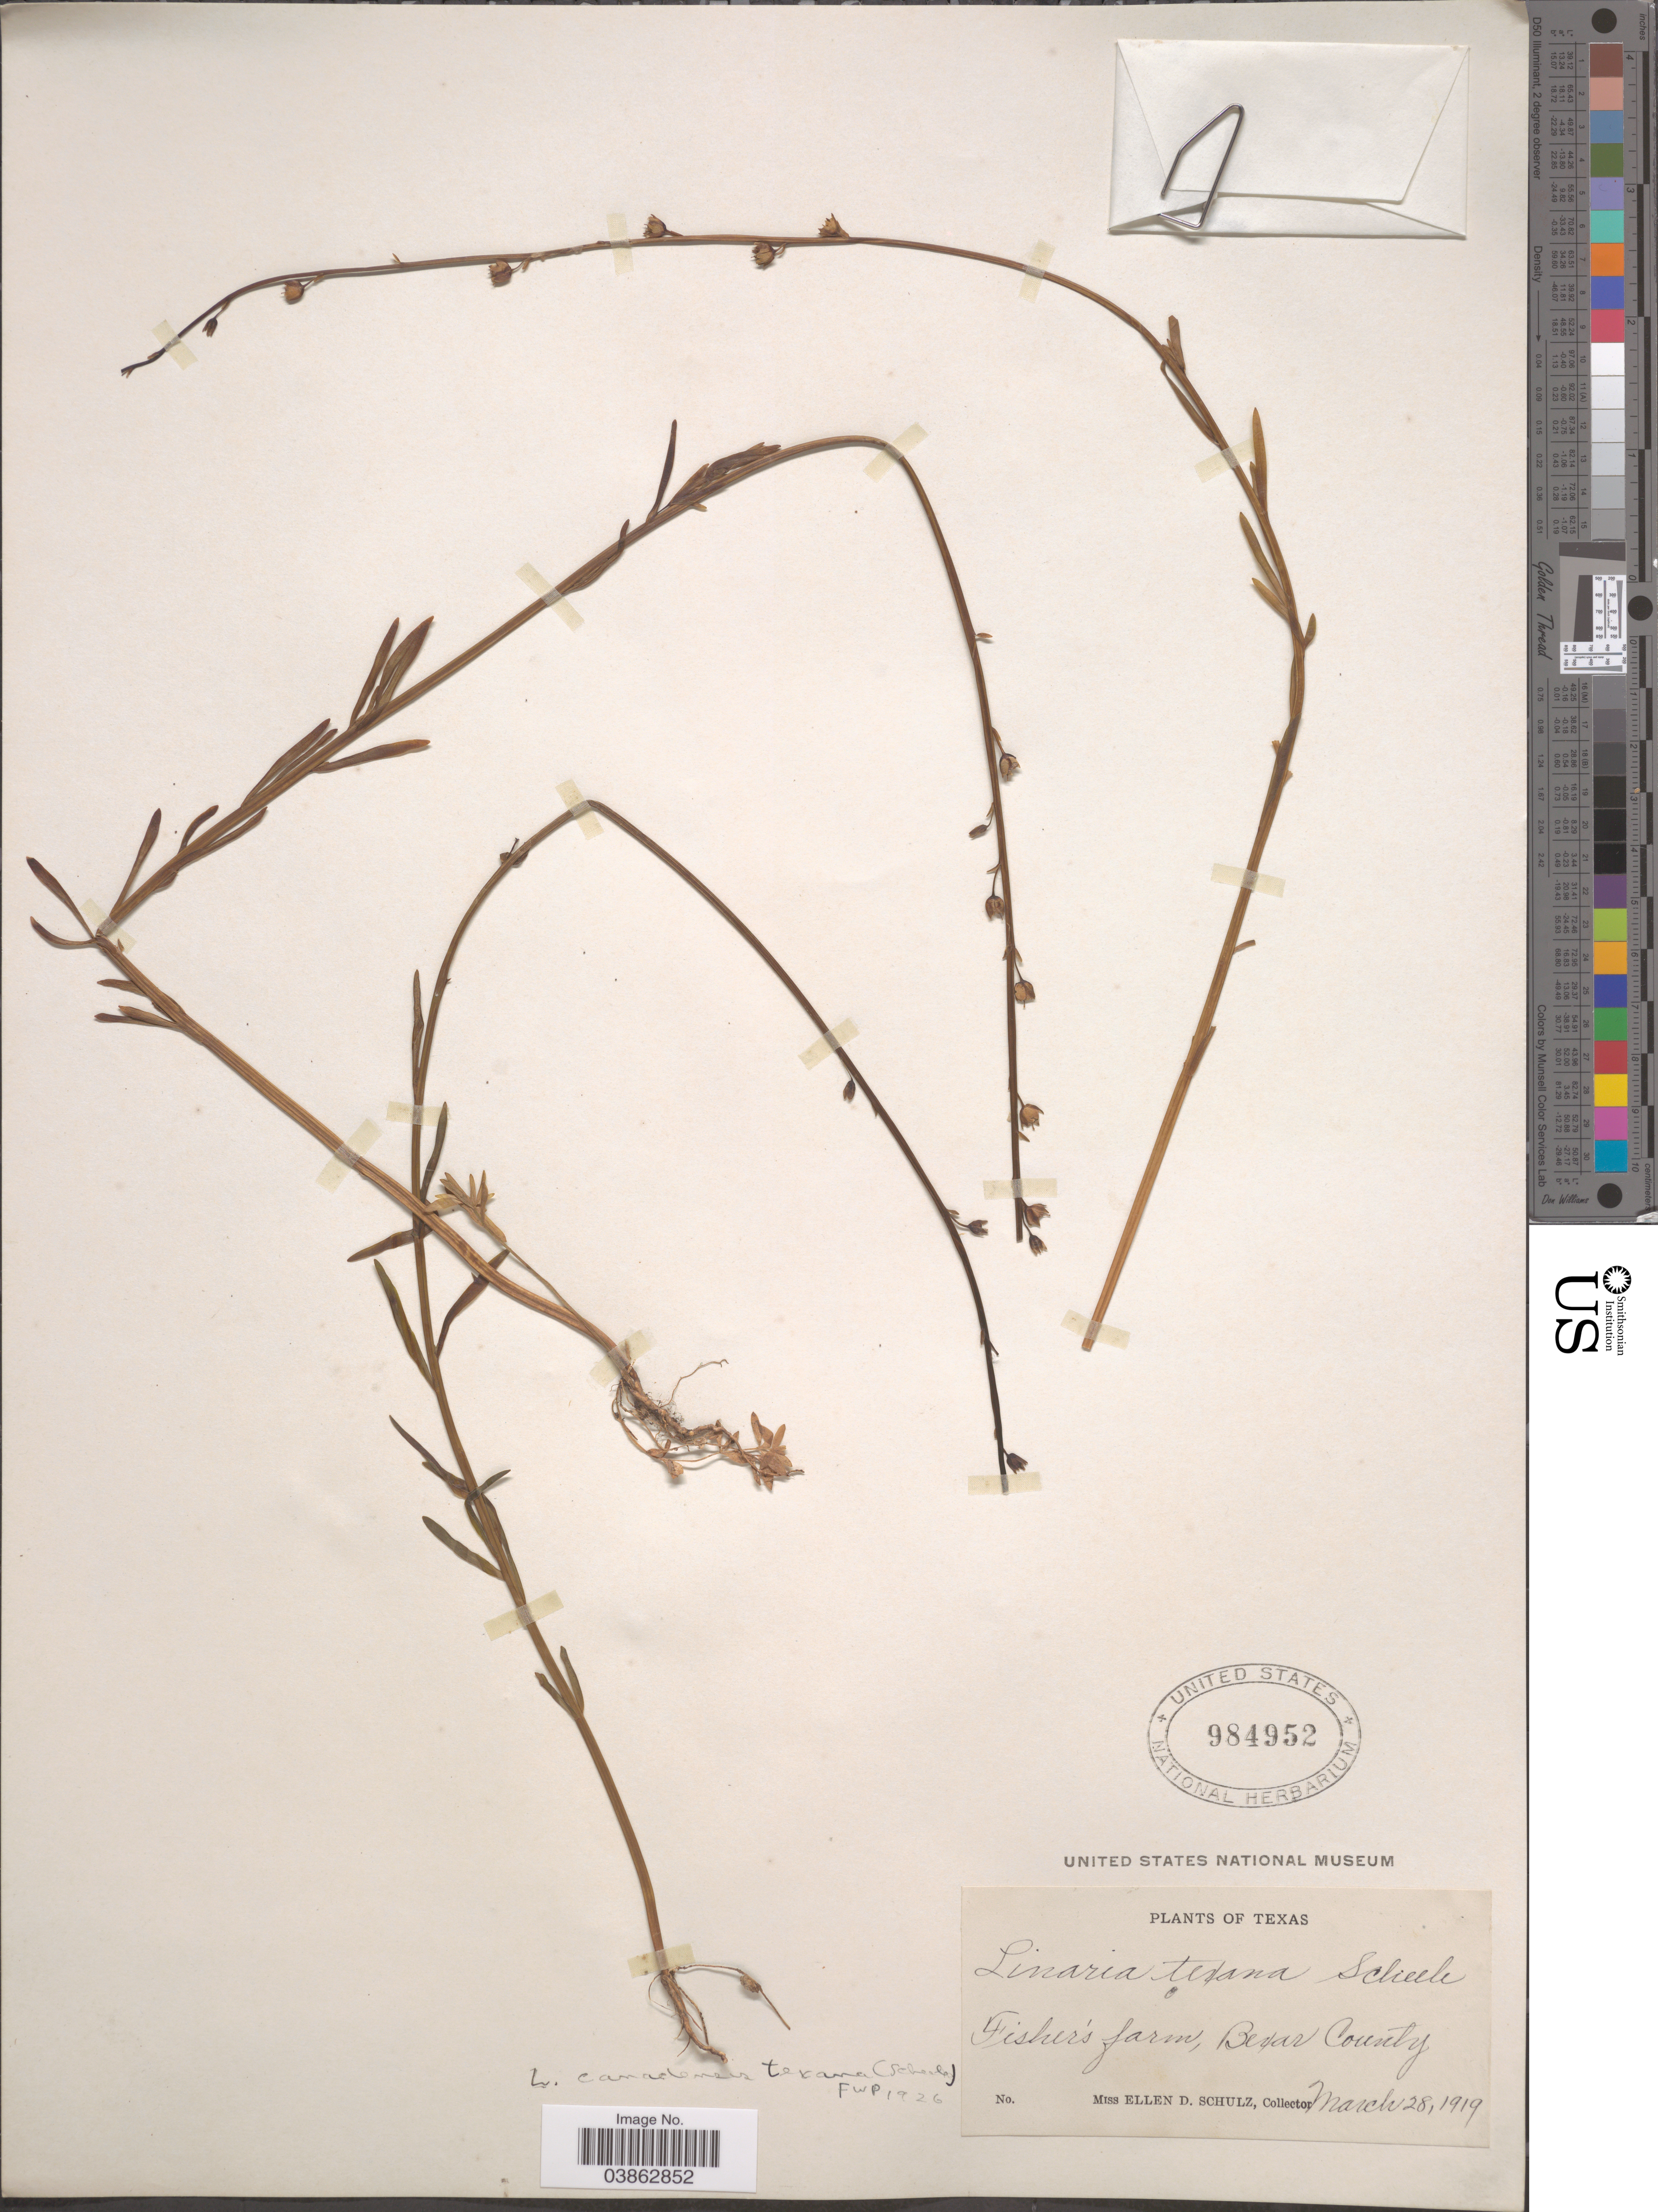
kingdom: Plantae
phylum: Tracheophyta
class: Magnoliopsida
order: Lamiales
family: Plantaginaceae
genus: Linaria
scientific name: Linaria texana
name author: Scheele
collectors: E. D. Schulz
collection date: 1919-03-28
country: United States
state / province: Texas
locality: Fisher's farm, Bexar County.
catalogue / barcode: US 984952